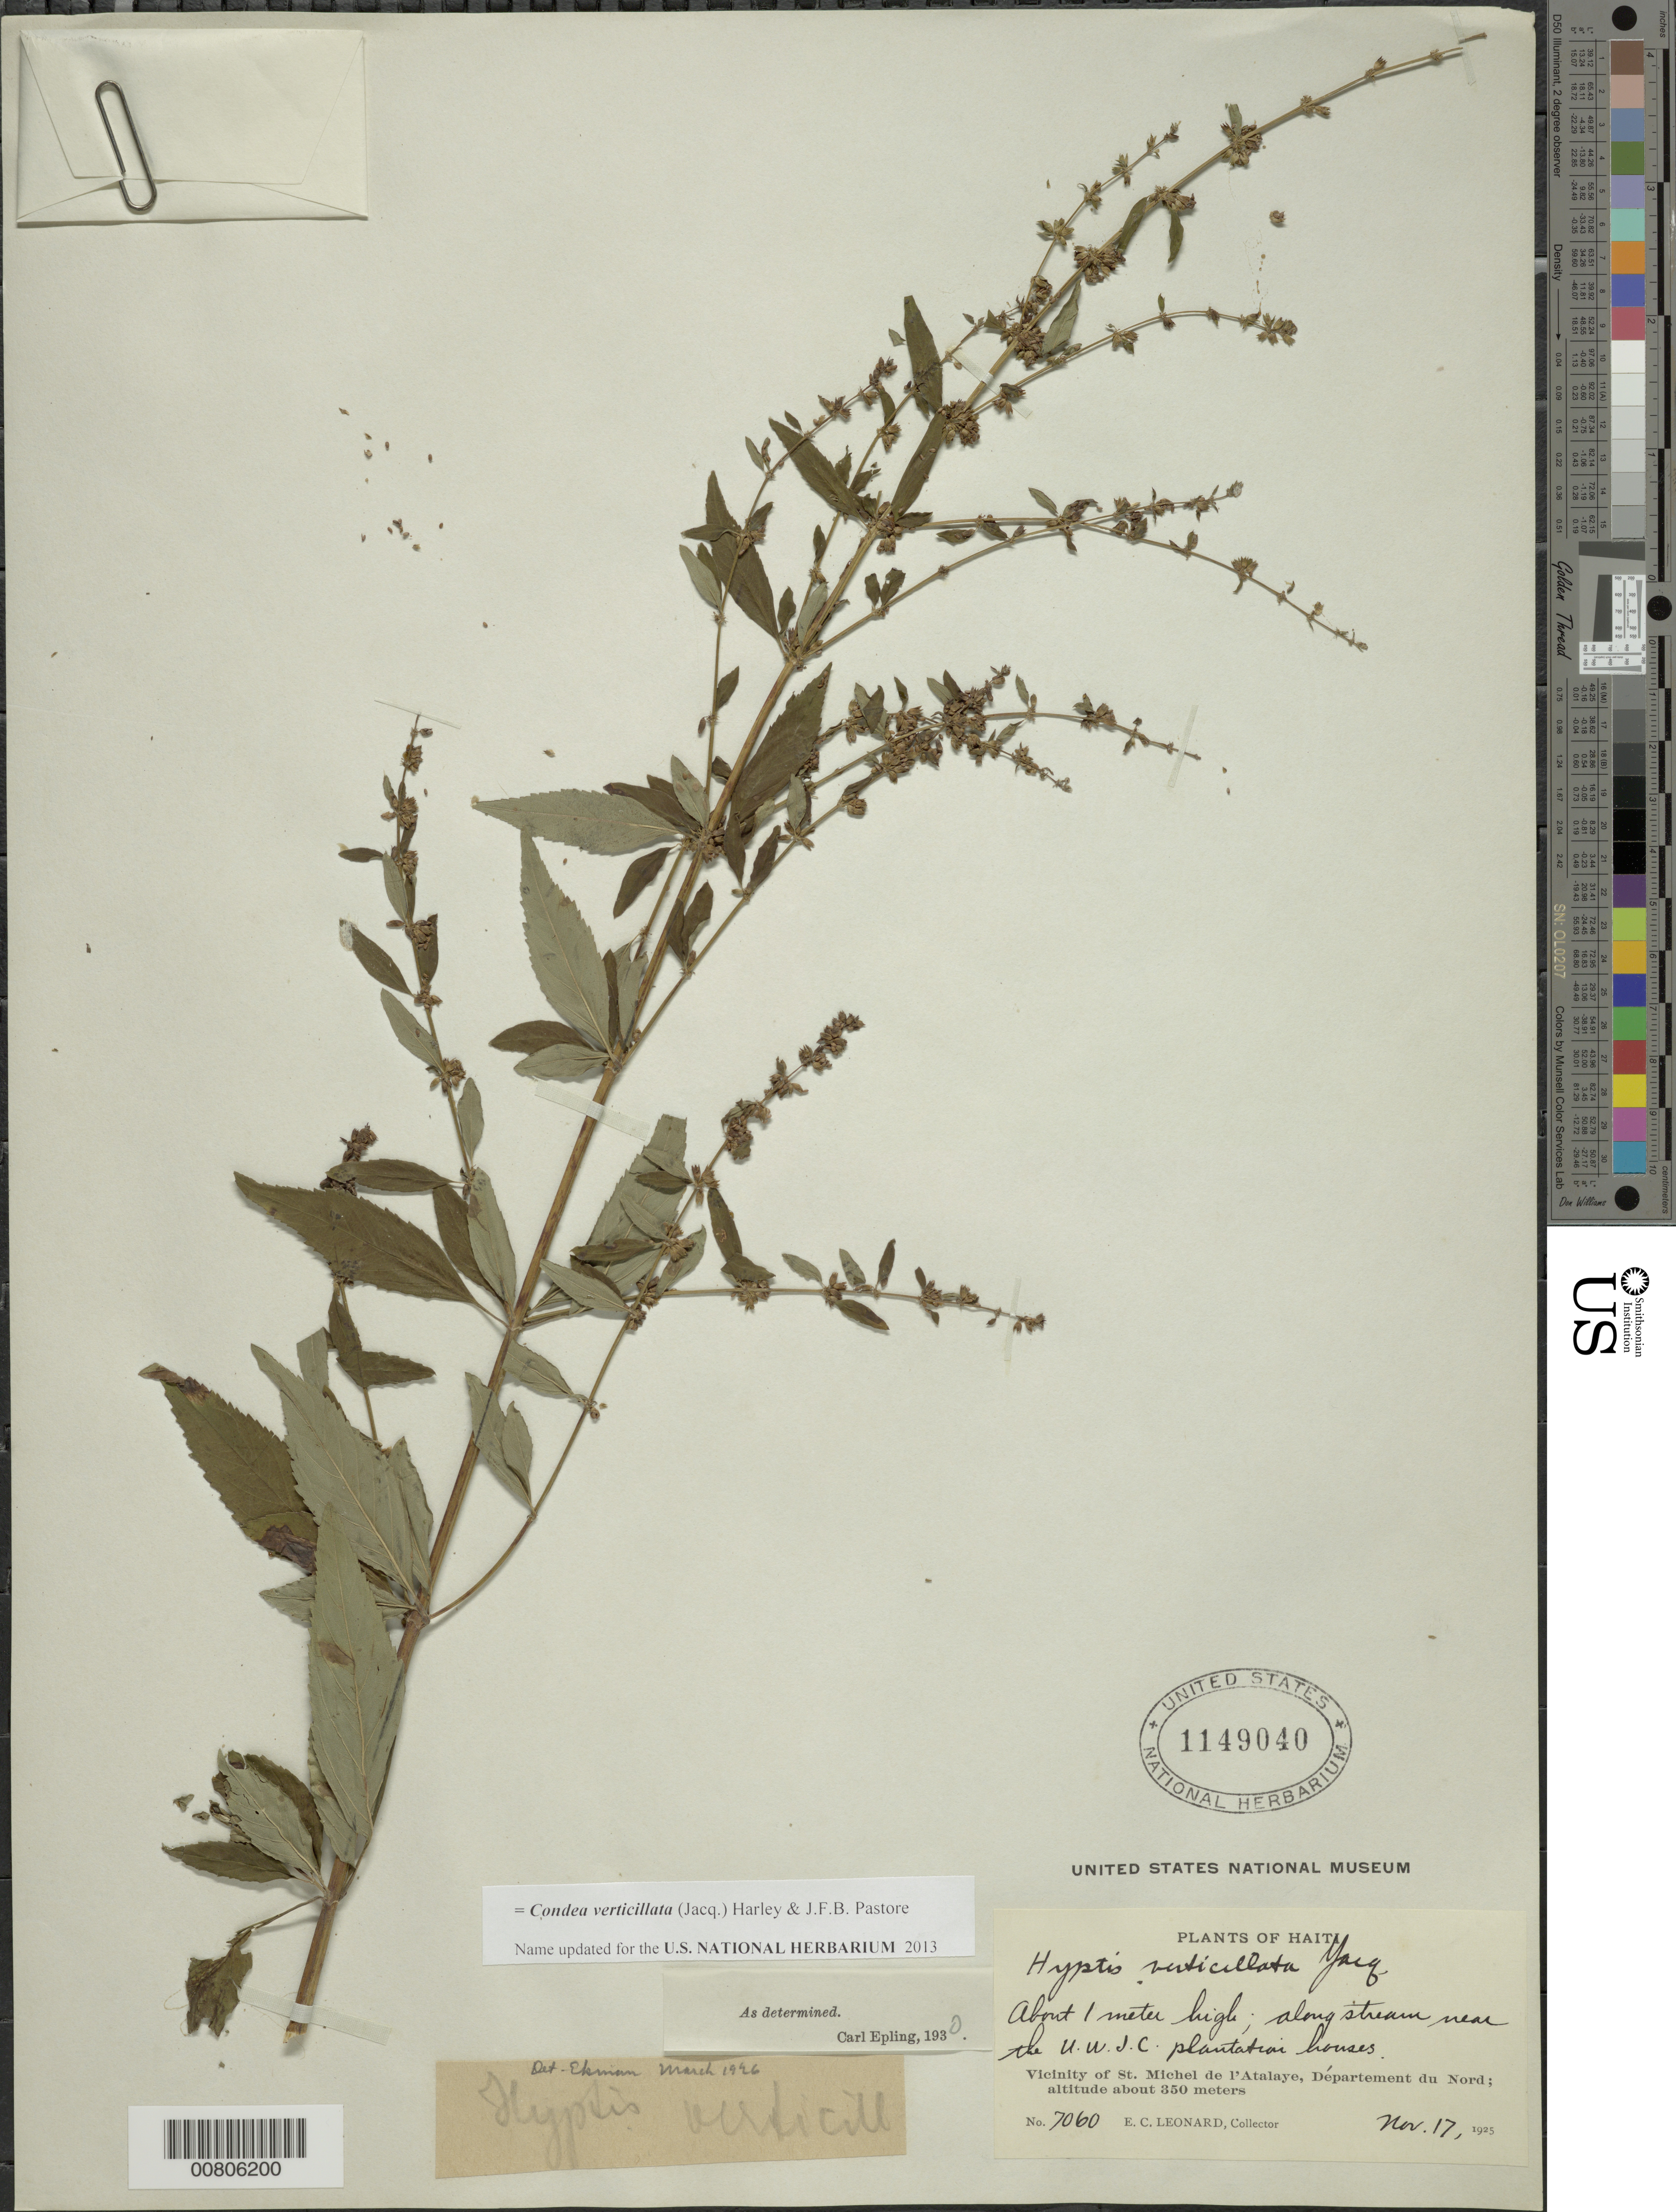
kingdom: Plantae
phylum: Tracheophyta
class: Magnoliopsida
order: Lamiales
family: Lamiaceae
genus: Condea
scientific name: Condea verticillata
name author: (Jacq.) Harley & J.F.B. Pastore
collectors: E. C. Leonard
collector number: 7060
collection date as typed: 17 Nov 1925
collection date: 1925-11-17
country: Haiti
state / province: Nord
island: Hispaniola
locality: Vicinity of St. Michel de l'Atalaye, near thte UWIC plantation houses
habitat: Along stream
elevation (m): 350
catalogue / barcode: US 1149040